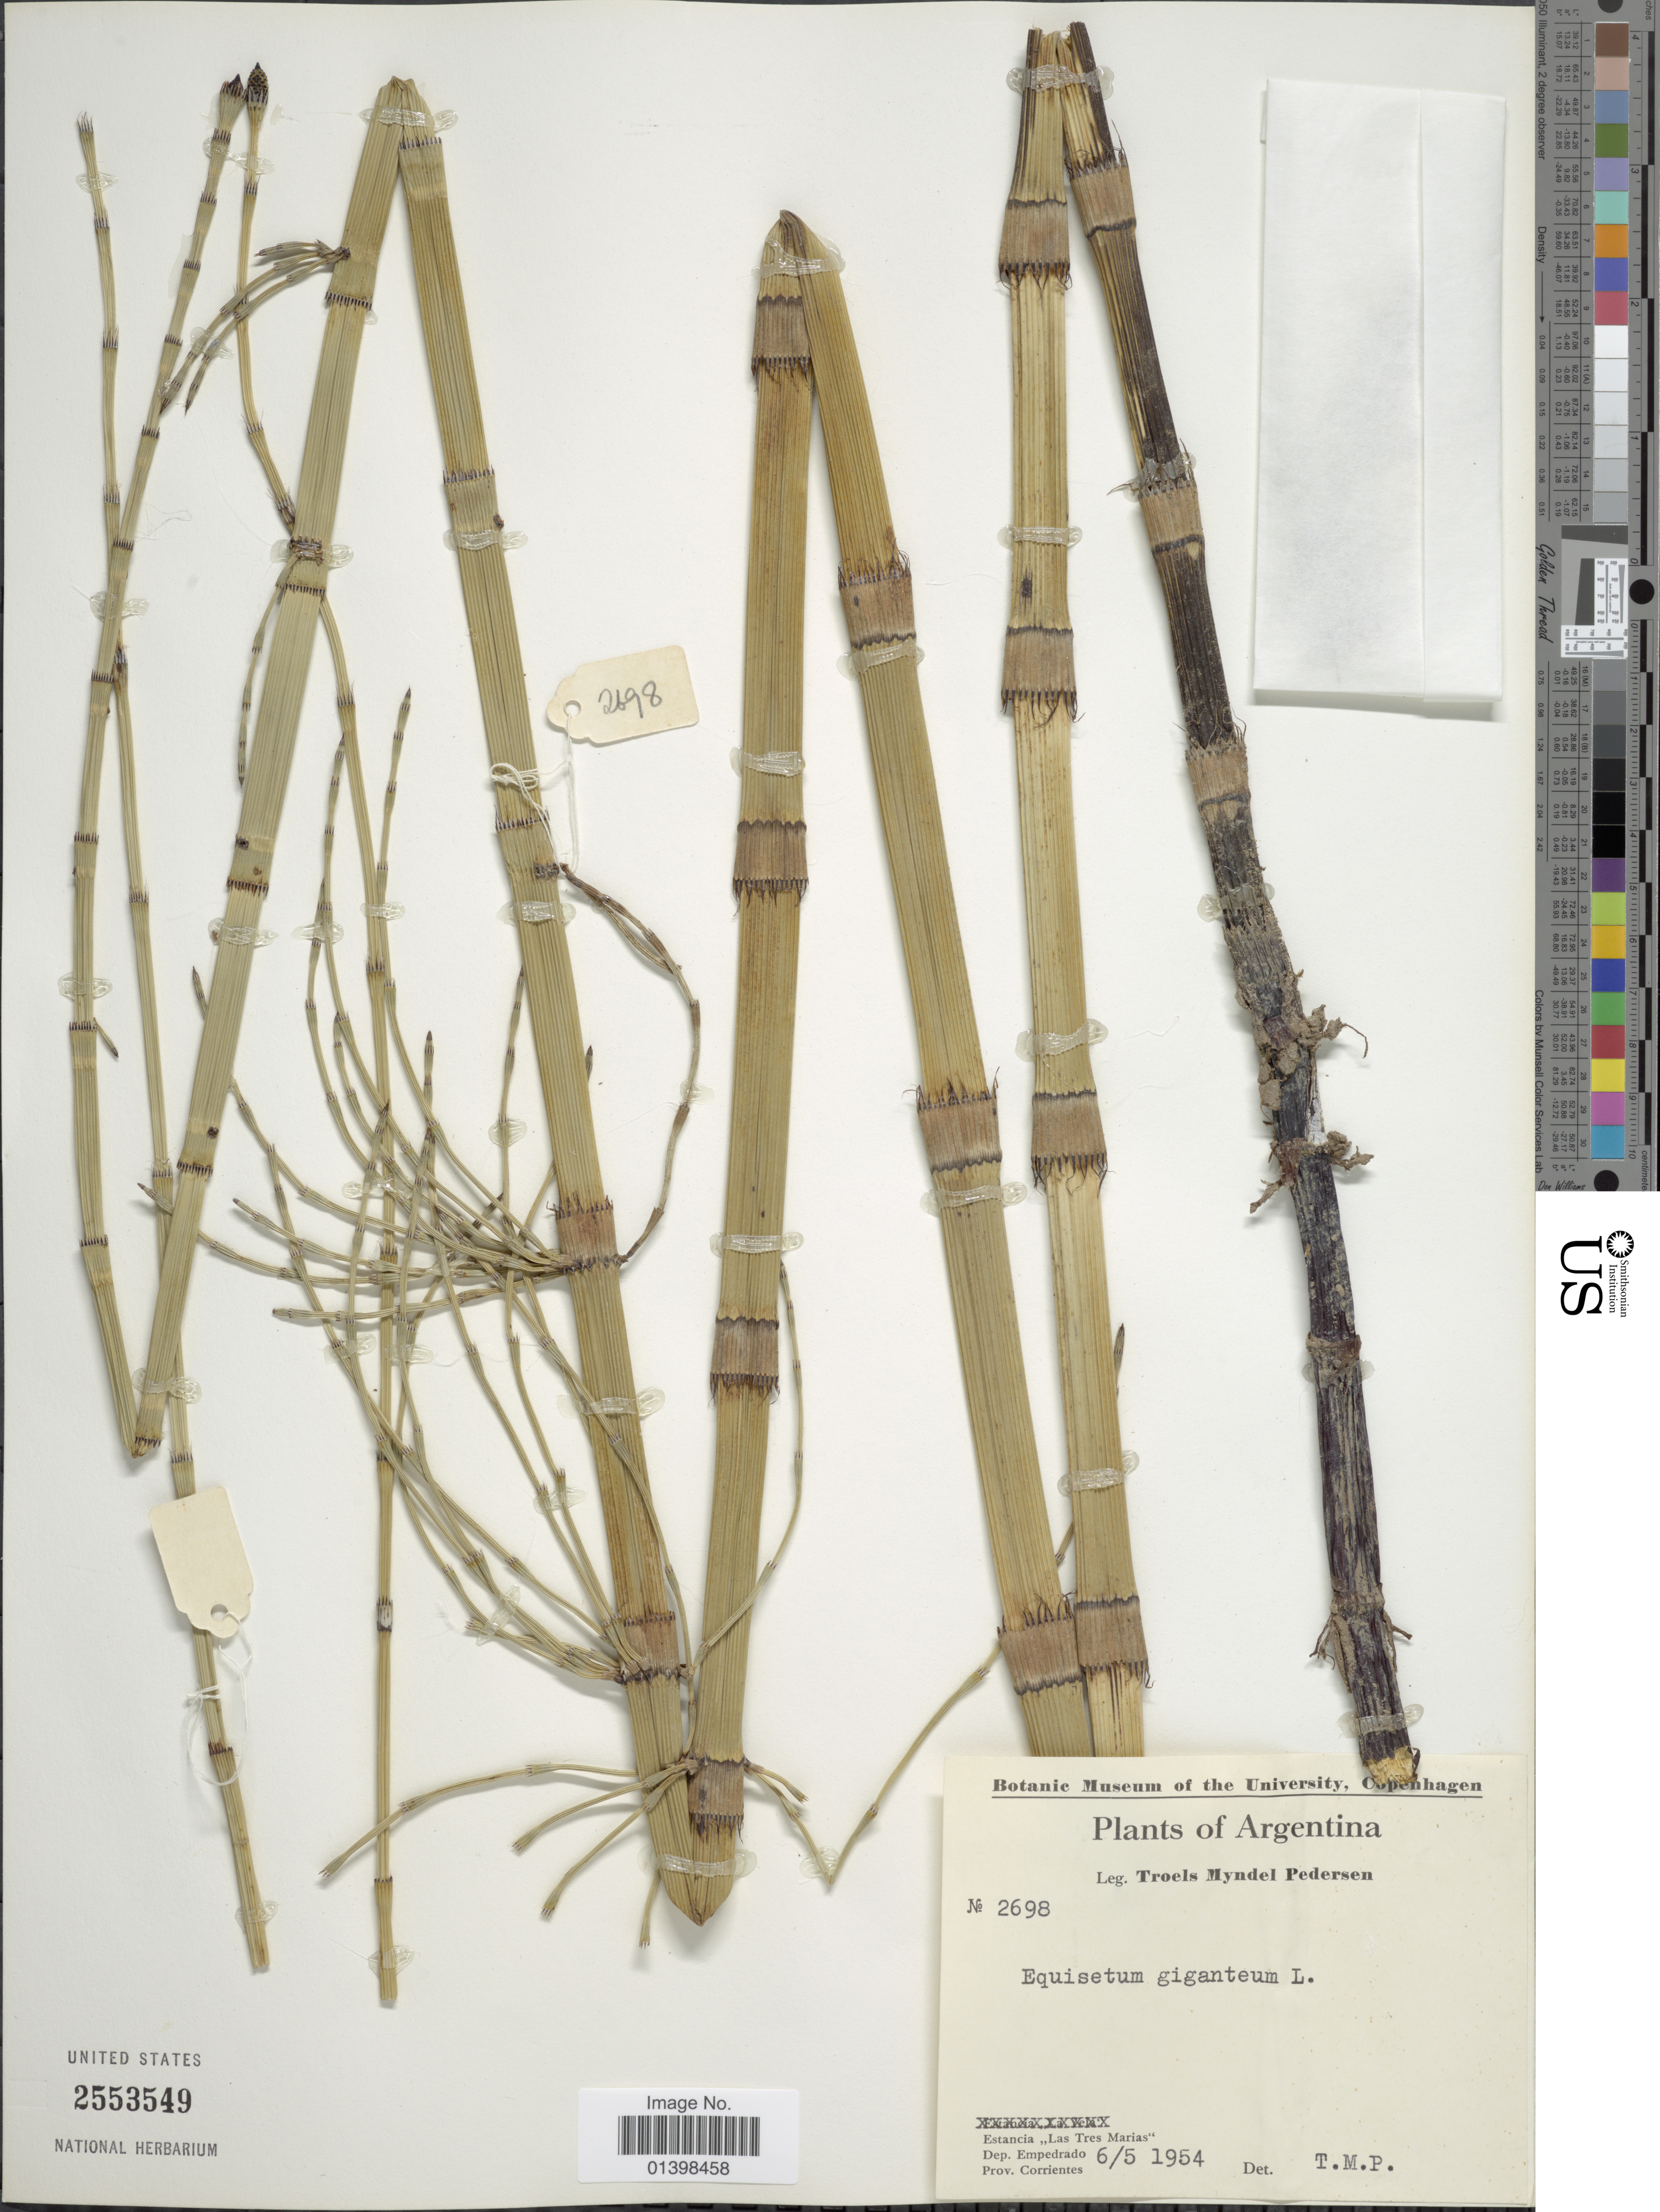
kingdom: Plantae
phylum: Tracheophyta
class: Polypodiopsida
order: Equisetales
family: Equisetaceae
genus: Equisetum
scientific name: Equisetum giganteum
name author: L.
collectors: T. Pederson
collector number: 2698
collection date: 1954-05-06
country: Argentina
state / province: Corrientes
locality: Estancia ,,Las Tres Marias', Dep Empedrado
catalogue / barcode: US 2553549